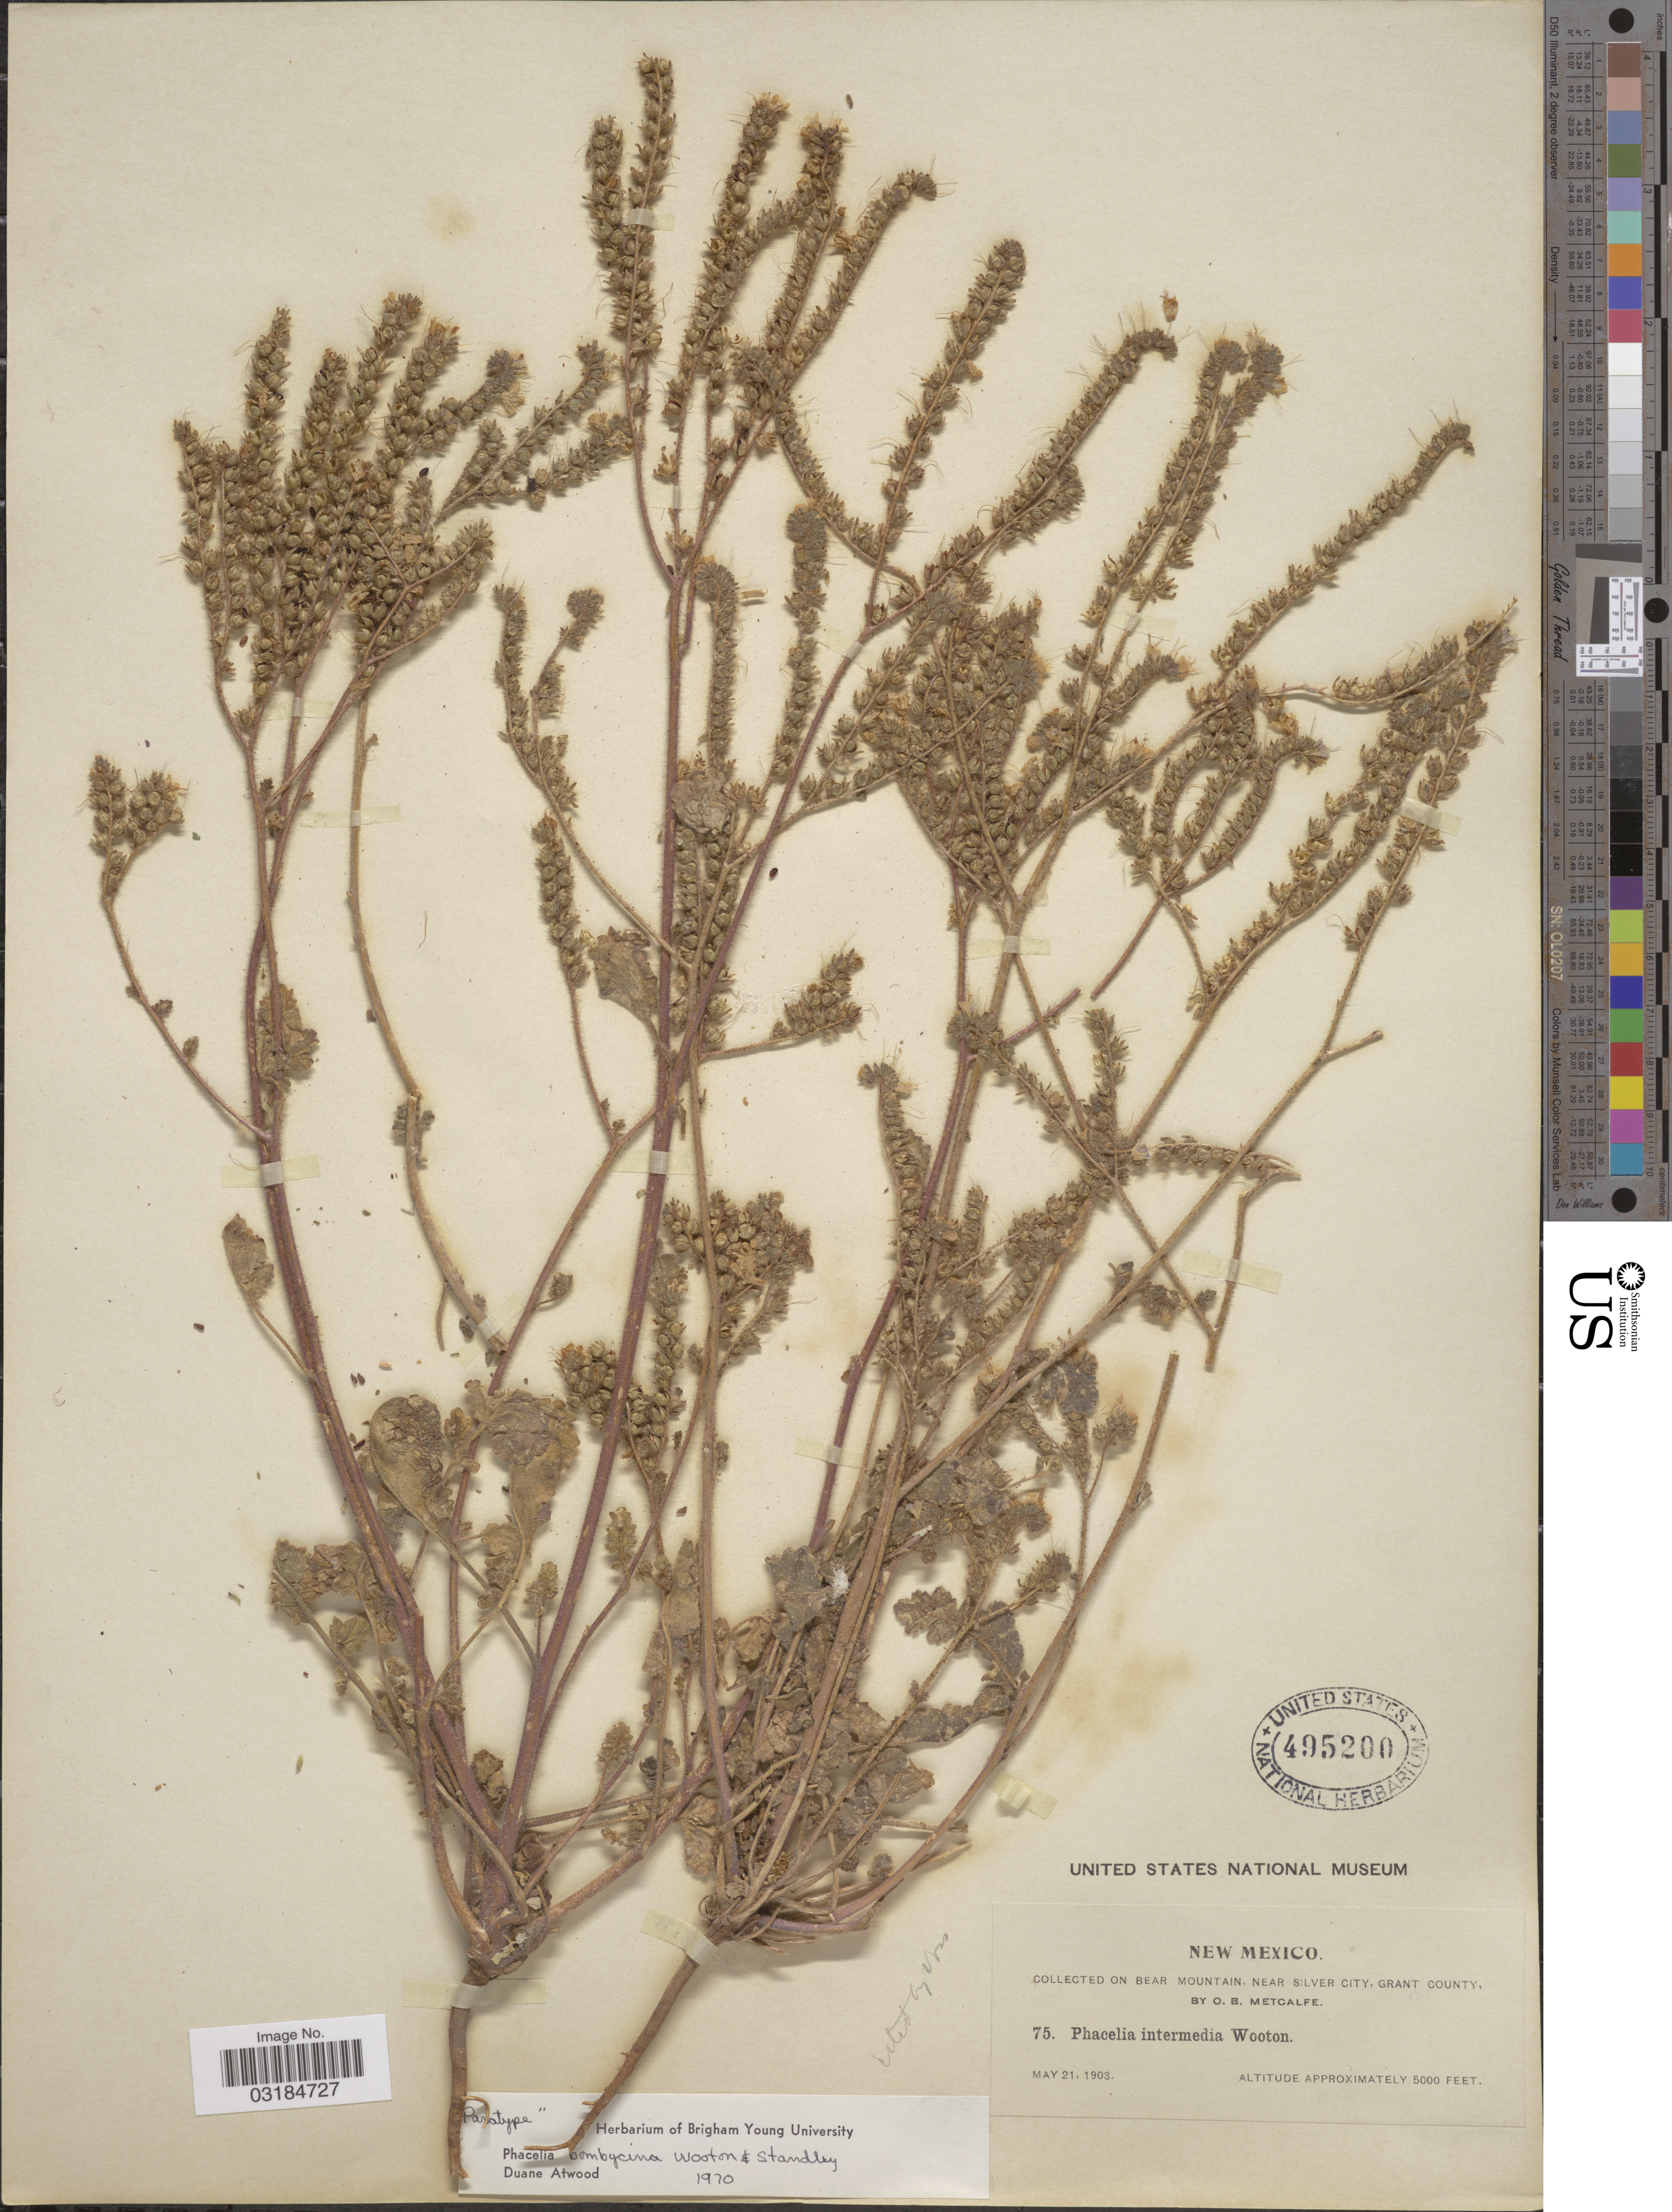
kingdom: Plantae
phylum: Tracheophyta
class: Magnoliopsida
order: Boraginales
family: Hydrophyllaceae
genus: Phacelia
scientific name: Phacelia bombycina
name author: Wooton & Standl.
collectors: O. B. Metcalfe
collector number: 75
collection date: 1903-05-21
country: United States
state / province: New Mexico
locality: On Bear Mountain, near Silver City, Grant County.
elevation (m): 1524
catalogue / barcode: US 495200